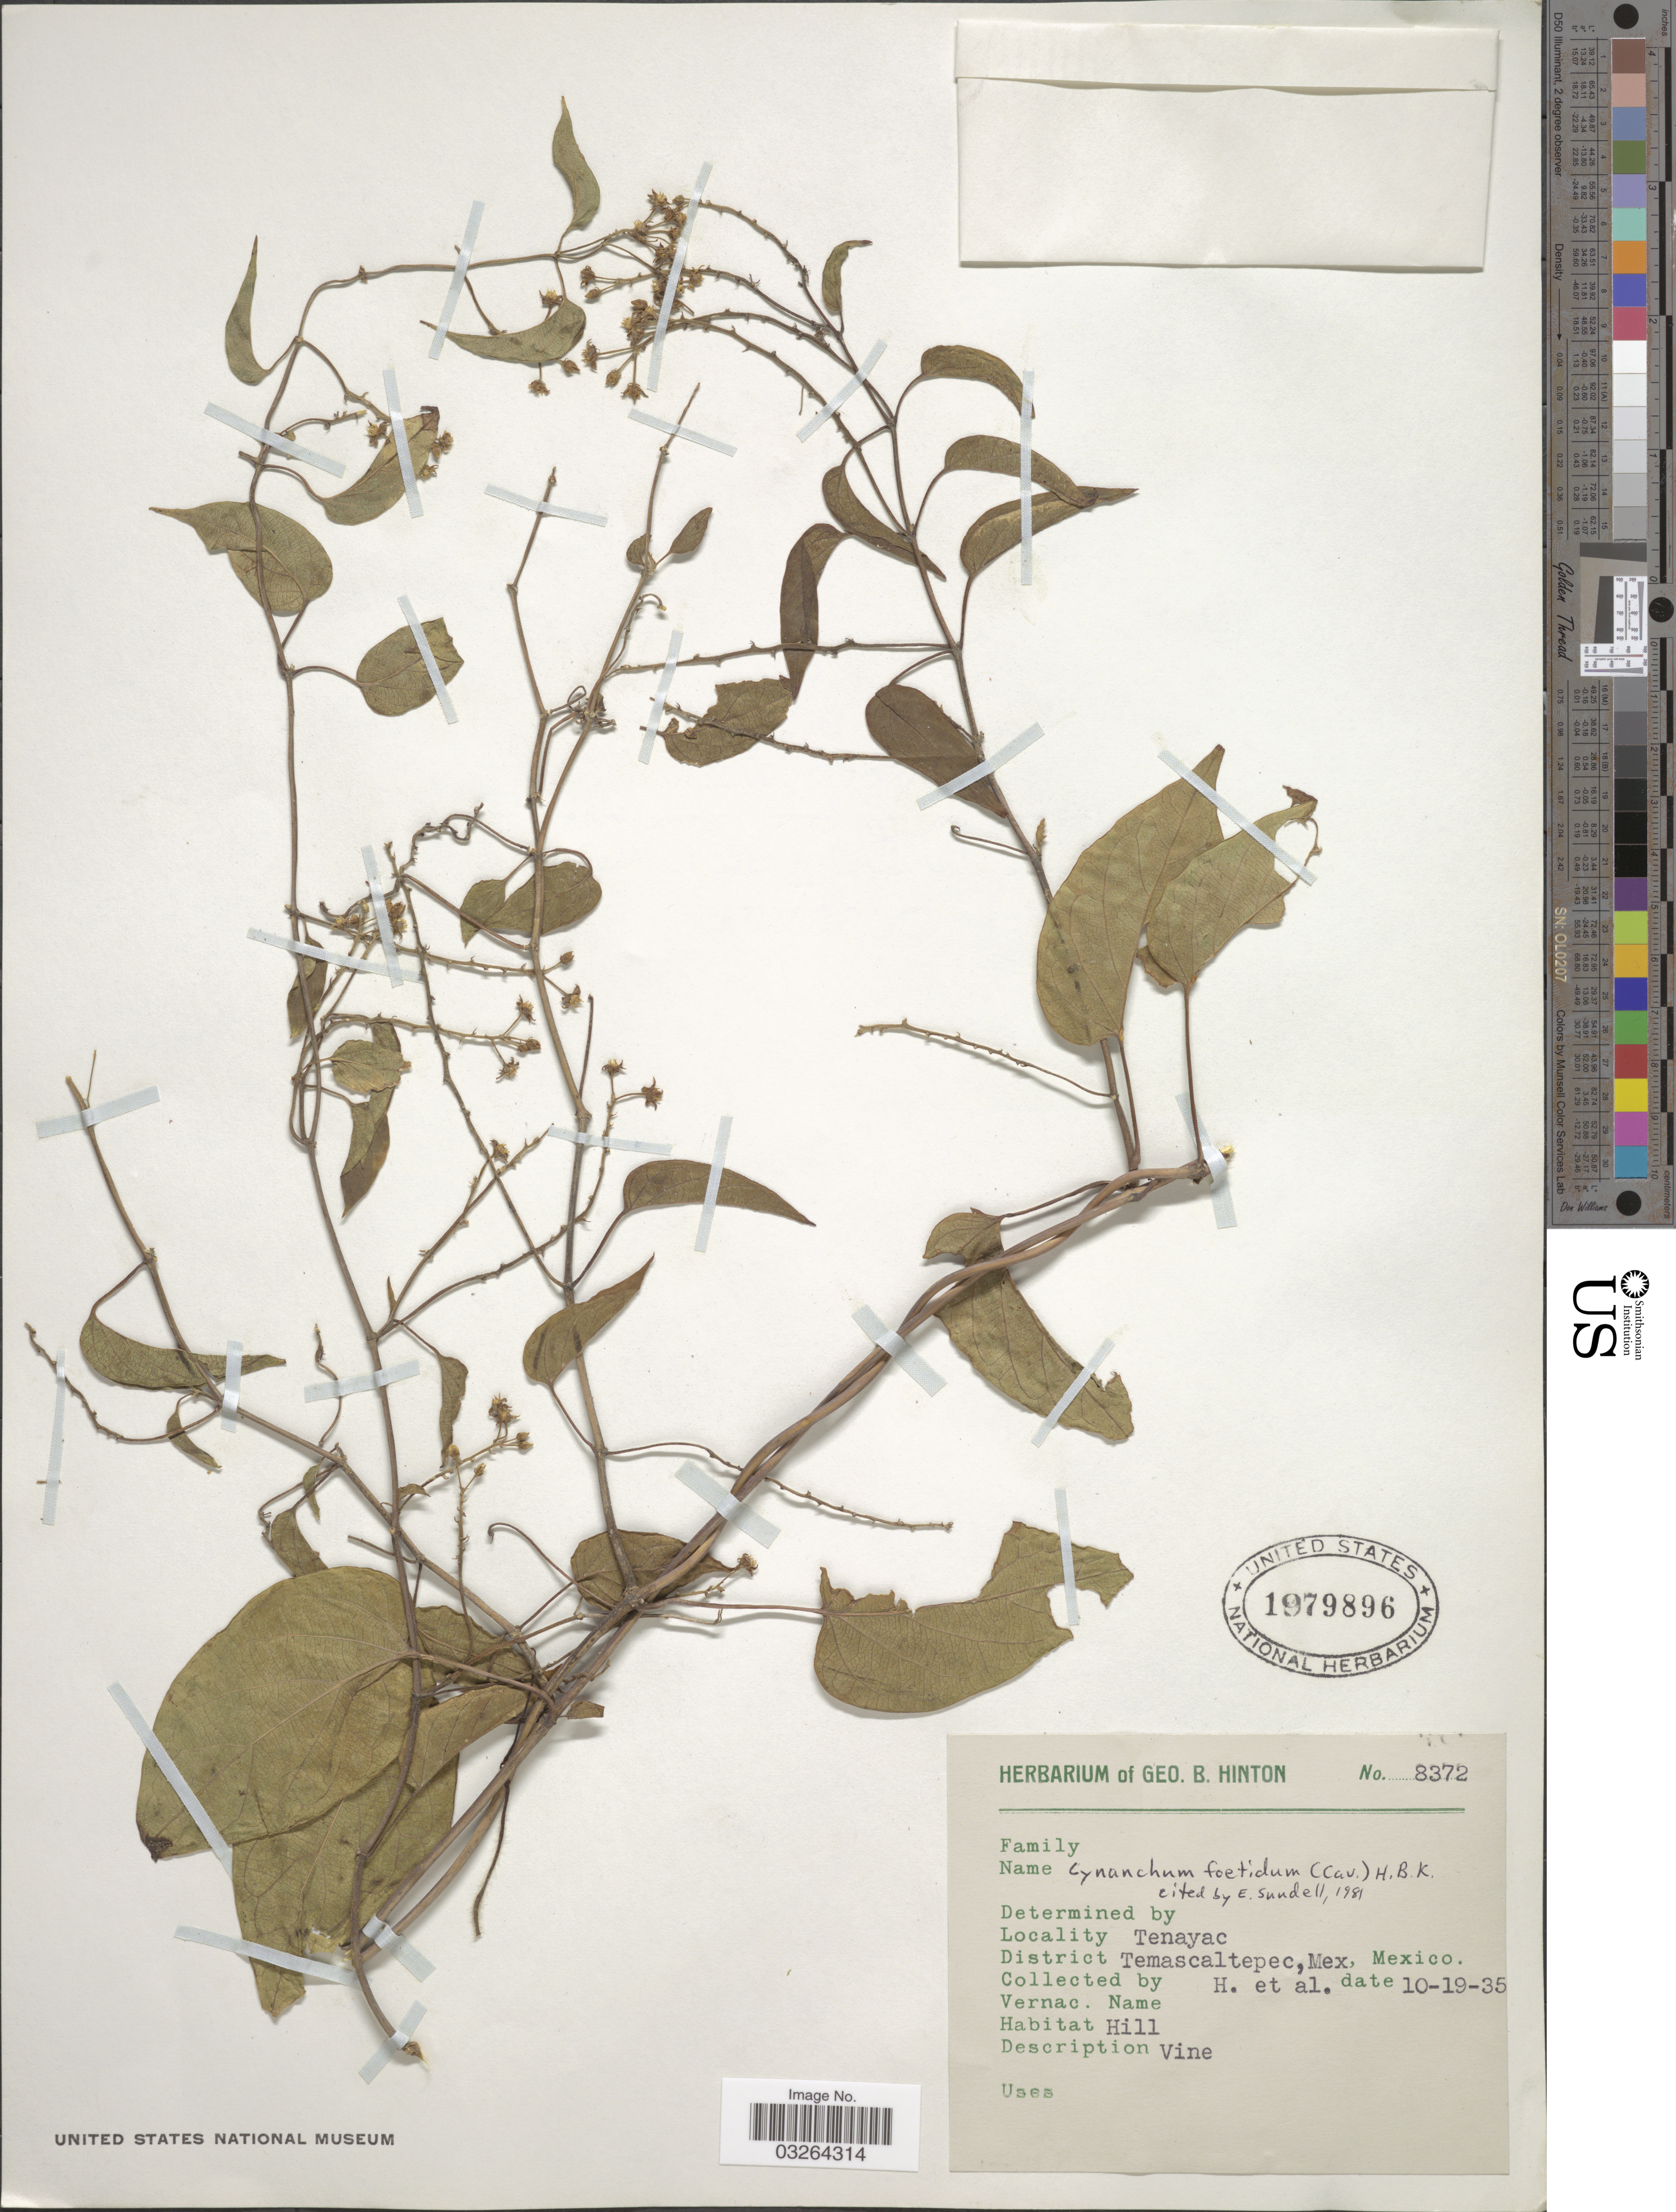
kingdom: Plantae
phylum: Tracheophyta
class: Magnoliopsida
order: Gentianales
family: Apocynaceae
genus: Cynanchum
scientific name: Cynanchum foetidum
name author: (Cav.) Kunth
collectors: G. B. Hinton & et al.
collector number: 8372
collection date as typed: Transcribed d/m/y: 19/10/35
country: Mexico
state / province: México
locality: Tenayac, District Temascaltepec.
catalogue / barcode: US 1979896